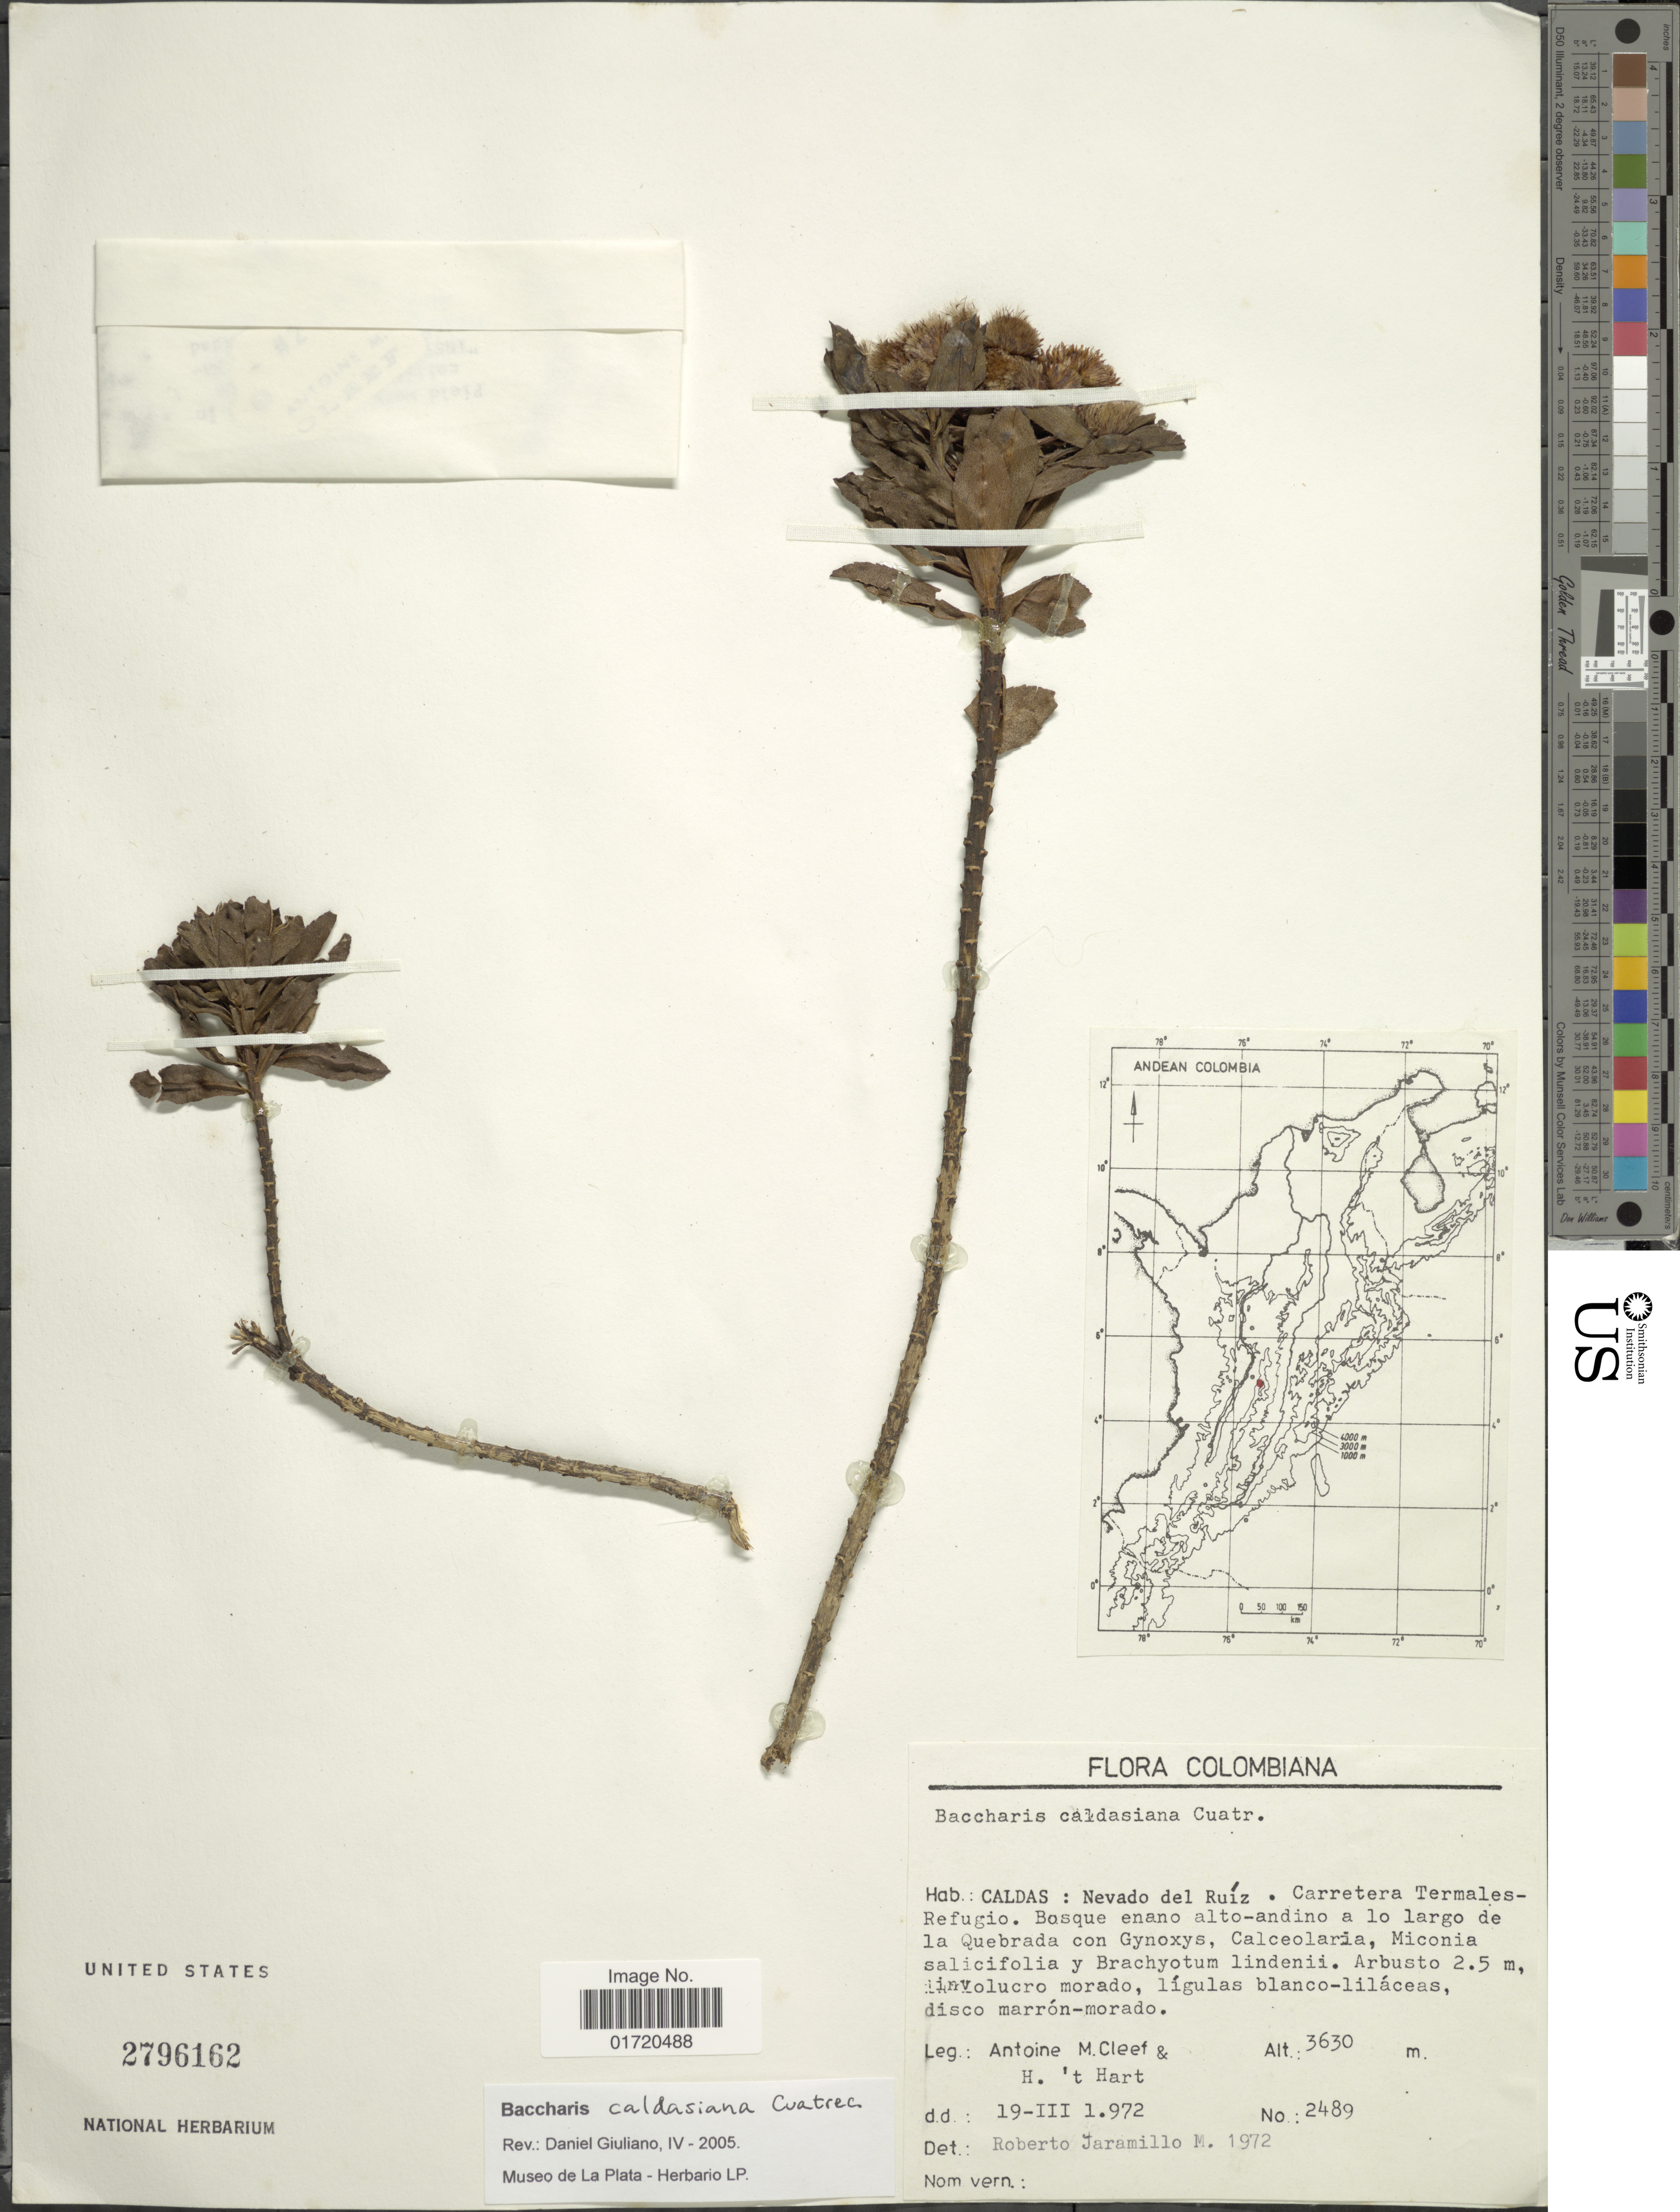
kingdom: Plantae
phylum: Tracheophyta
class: Magnoliopsida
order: Asterales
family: Asteraceae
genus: Baccharis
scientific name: Baccharis caldasiana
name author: Cuatrec.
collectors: A. M. Cleef & H. T. Hart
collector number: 2489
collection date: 1972-03-19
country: Colombia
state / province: Caldas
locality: Nevado del Ruiz. Carretera Terales-Refugio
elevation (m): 3630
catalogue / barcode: US 2796162